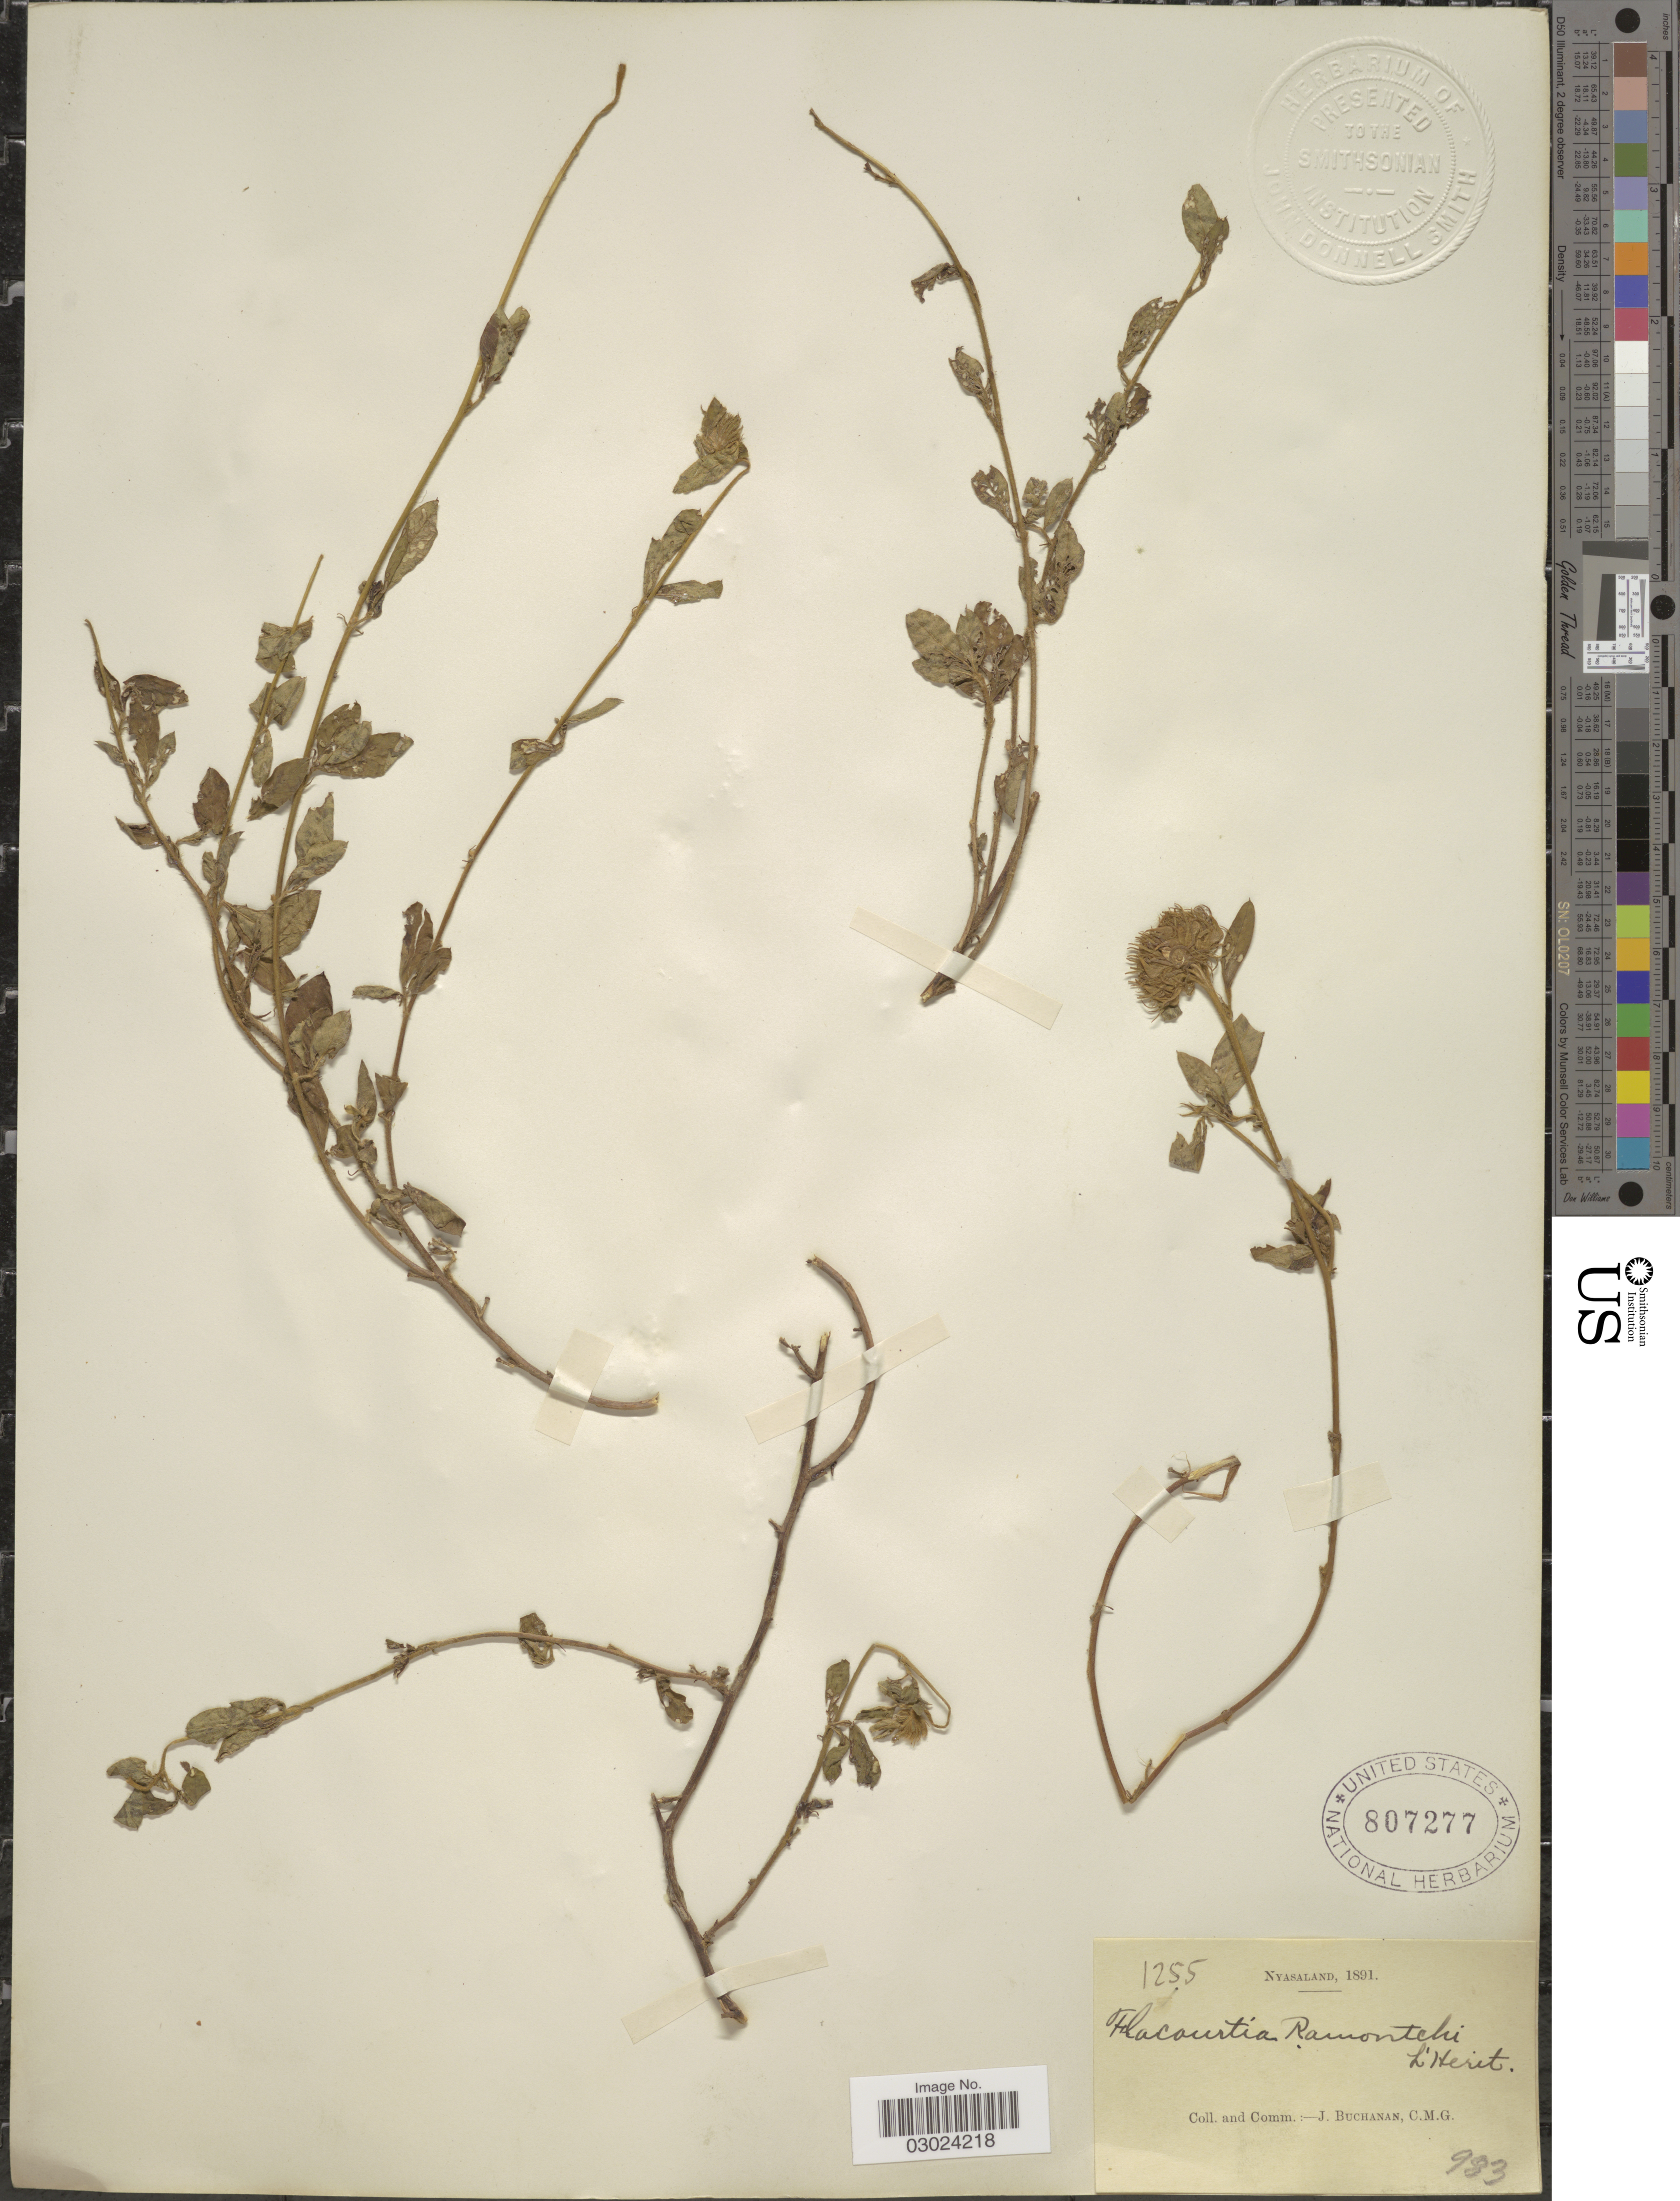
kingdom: Plantae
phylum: Tracheophyta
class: Magnoliopsida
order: Malpighiales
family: Salicaceae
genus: Flacourtia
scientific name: Flacourtia ramontchi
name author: L'Hér.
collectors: J. Buchanan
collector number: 1255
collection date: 1891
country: Malawi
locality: Nyasaland.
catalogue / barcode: US 807277